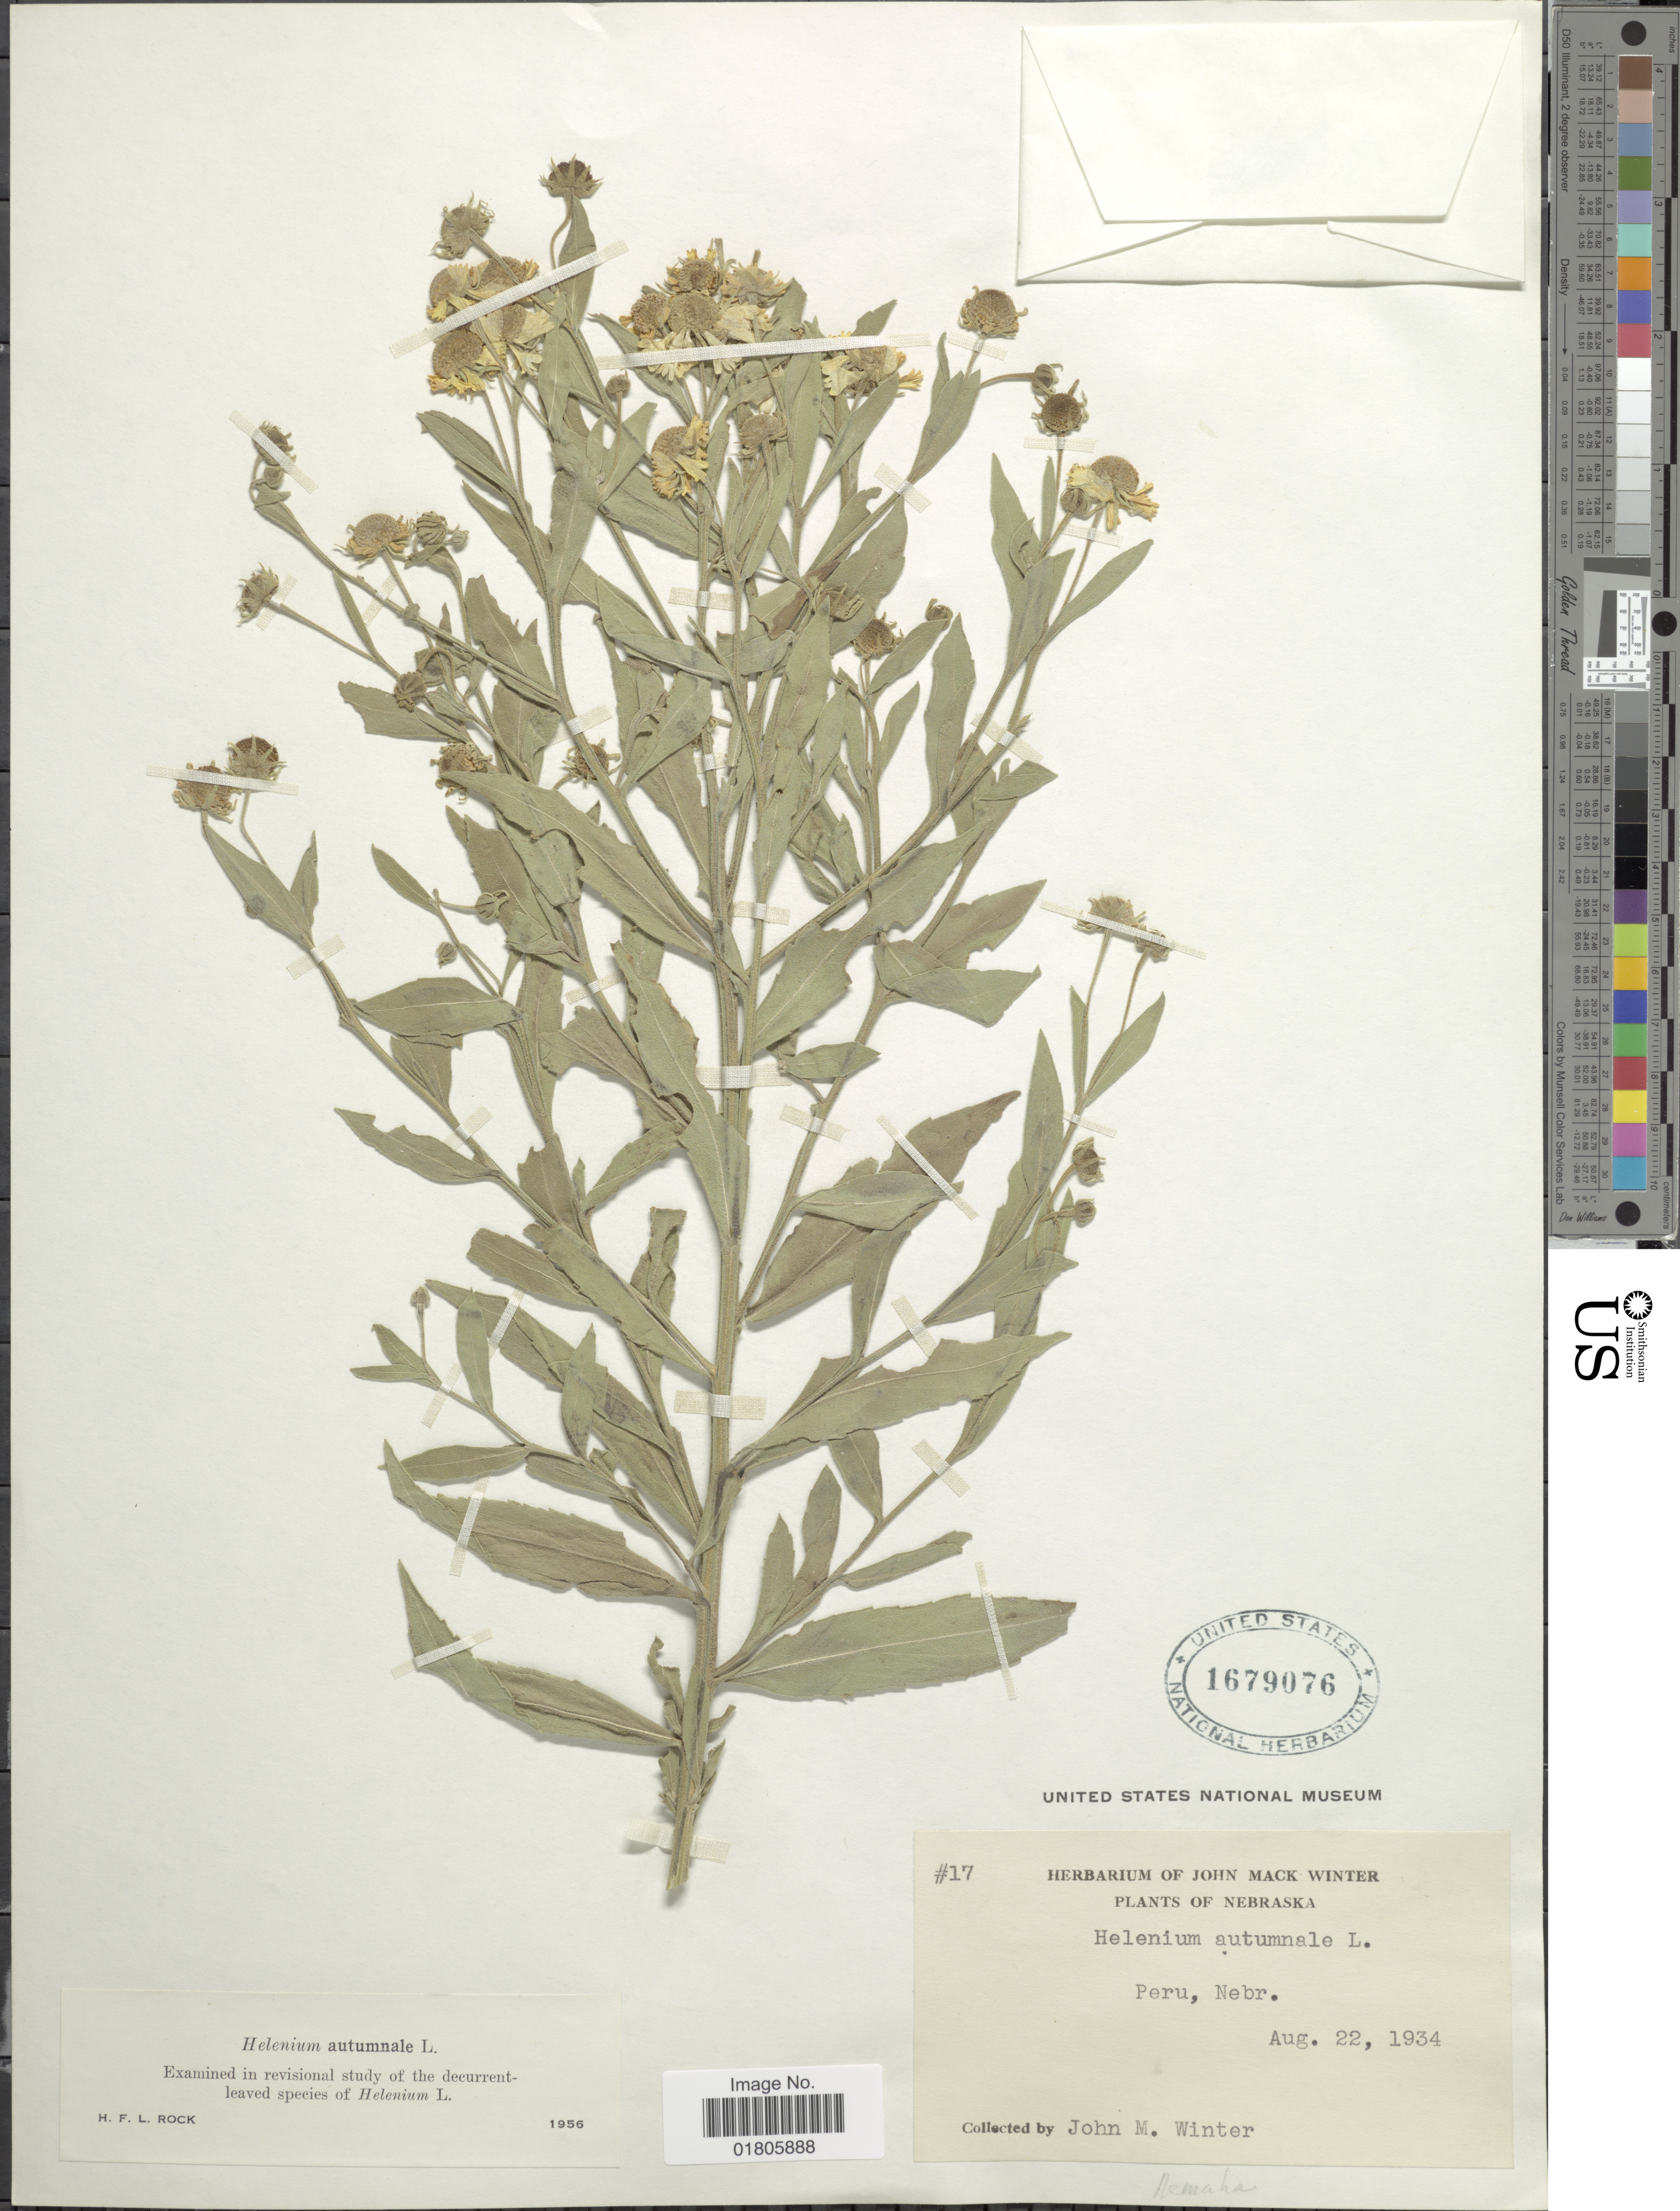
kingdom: Plantae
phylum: Tracheophyta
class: Magnoliopsida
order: Asterales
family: Asteraceae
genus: Helenium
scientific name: Helenium autumnale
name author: L.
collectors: J. M. Winter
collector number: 17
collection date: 1934-08-22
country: United States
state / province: Nebraska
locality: Peru. Nebr.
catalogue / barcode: US 1679076